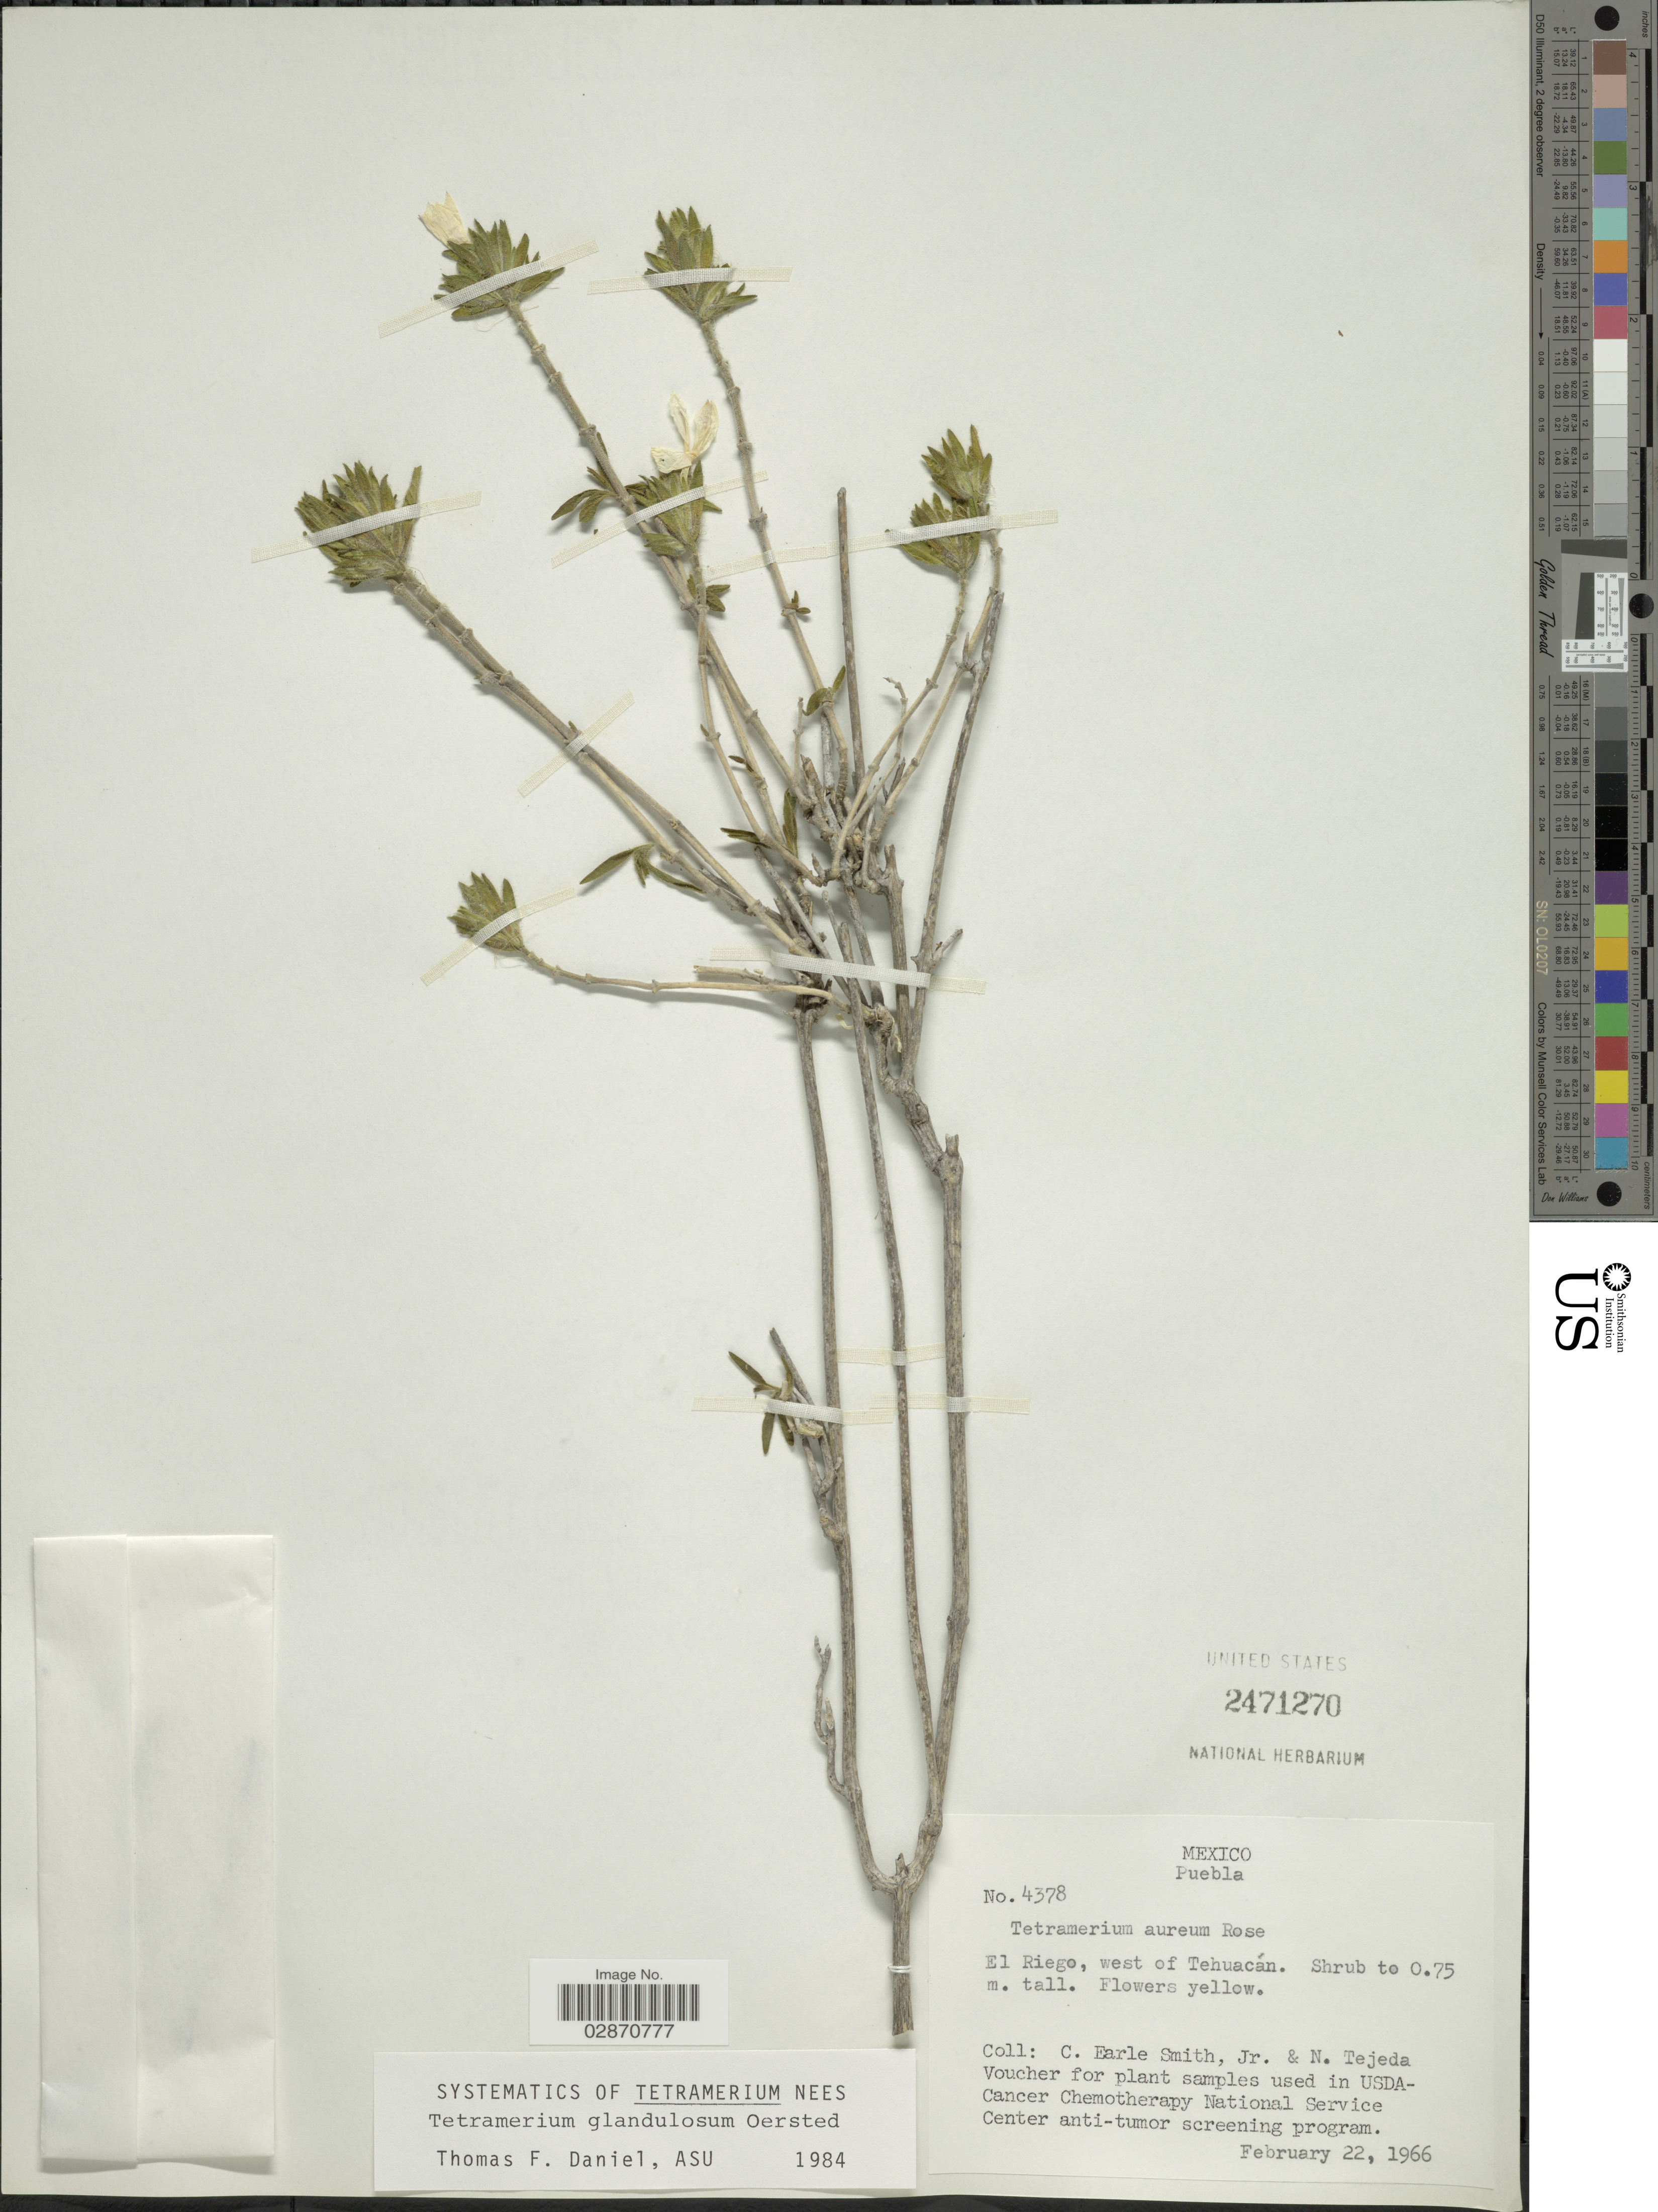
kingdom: Plantae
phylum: Tracheophyta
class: Magnoliopsida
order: Lamiales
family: Acanthaceae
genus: Tetramerium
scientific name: Tetramerium glandulosum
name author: Oerst.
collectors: C. E. Smith Jr. & N. Tejeda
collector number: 4378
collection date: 1966-02-22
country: Mexico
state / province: Puebla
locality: El Riego, west of Tehuacán.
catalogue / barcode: US 2471270